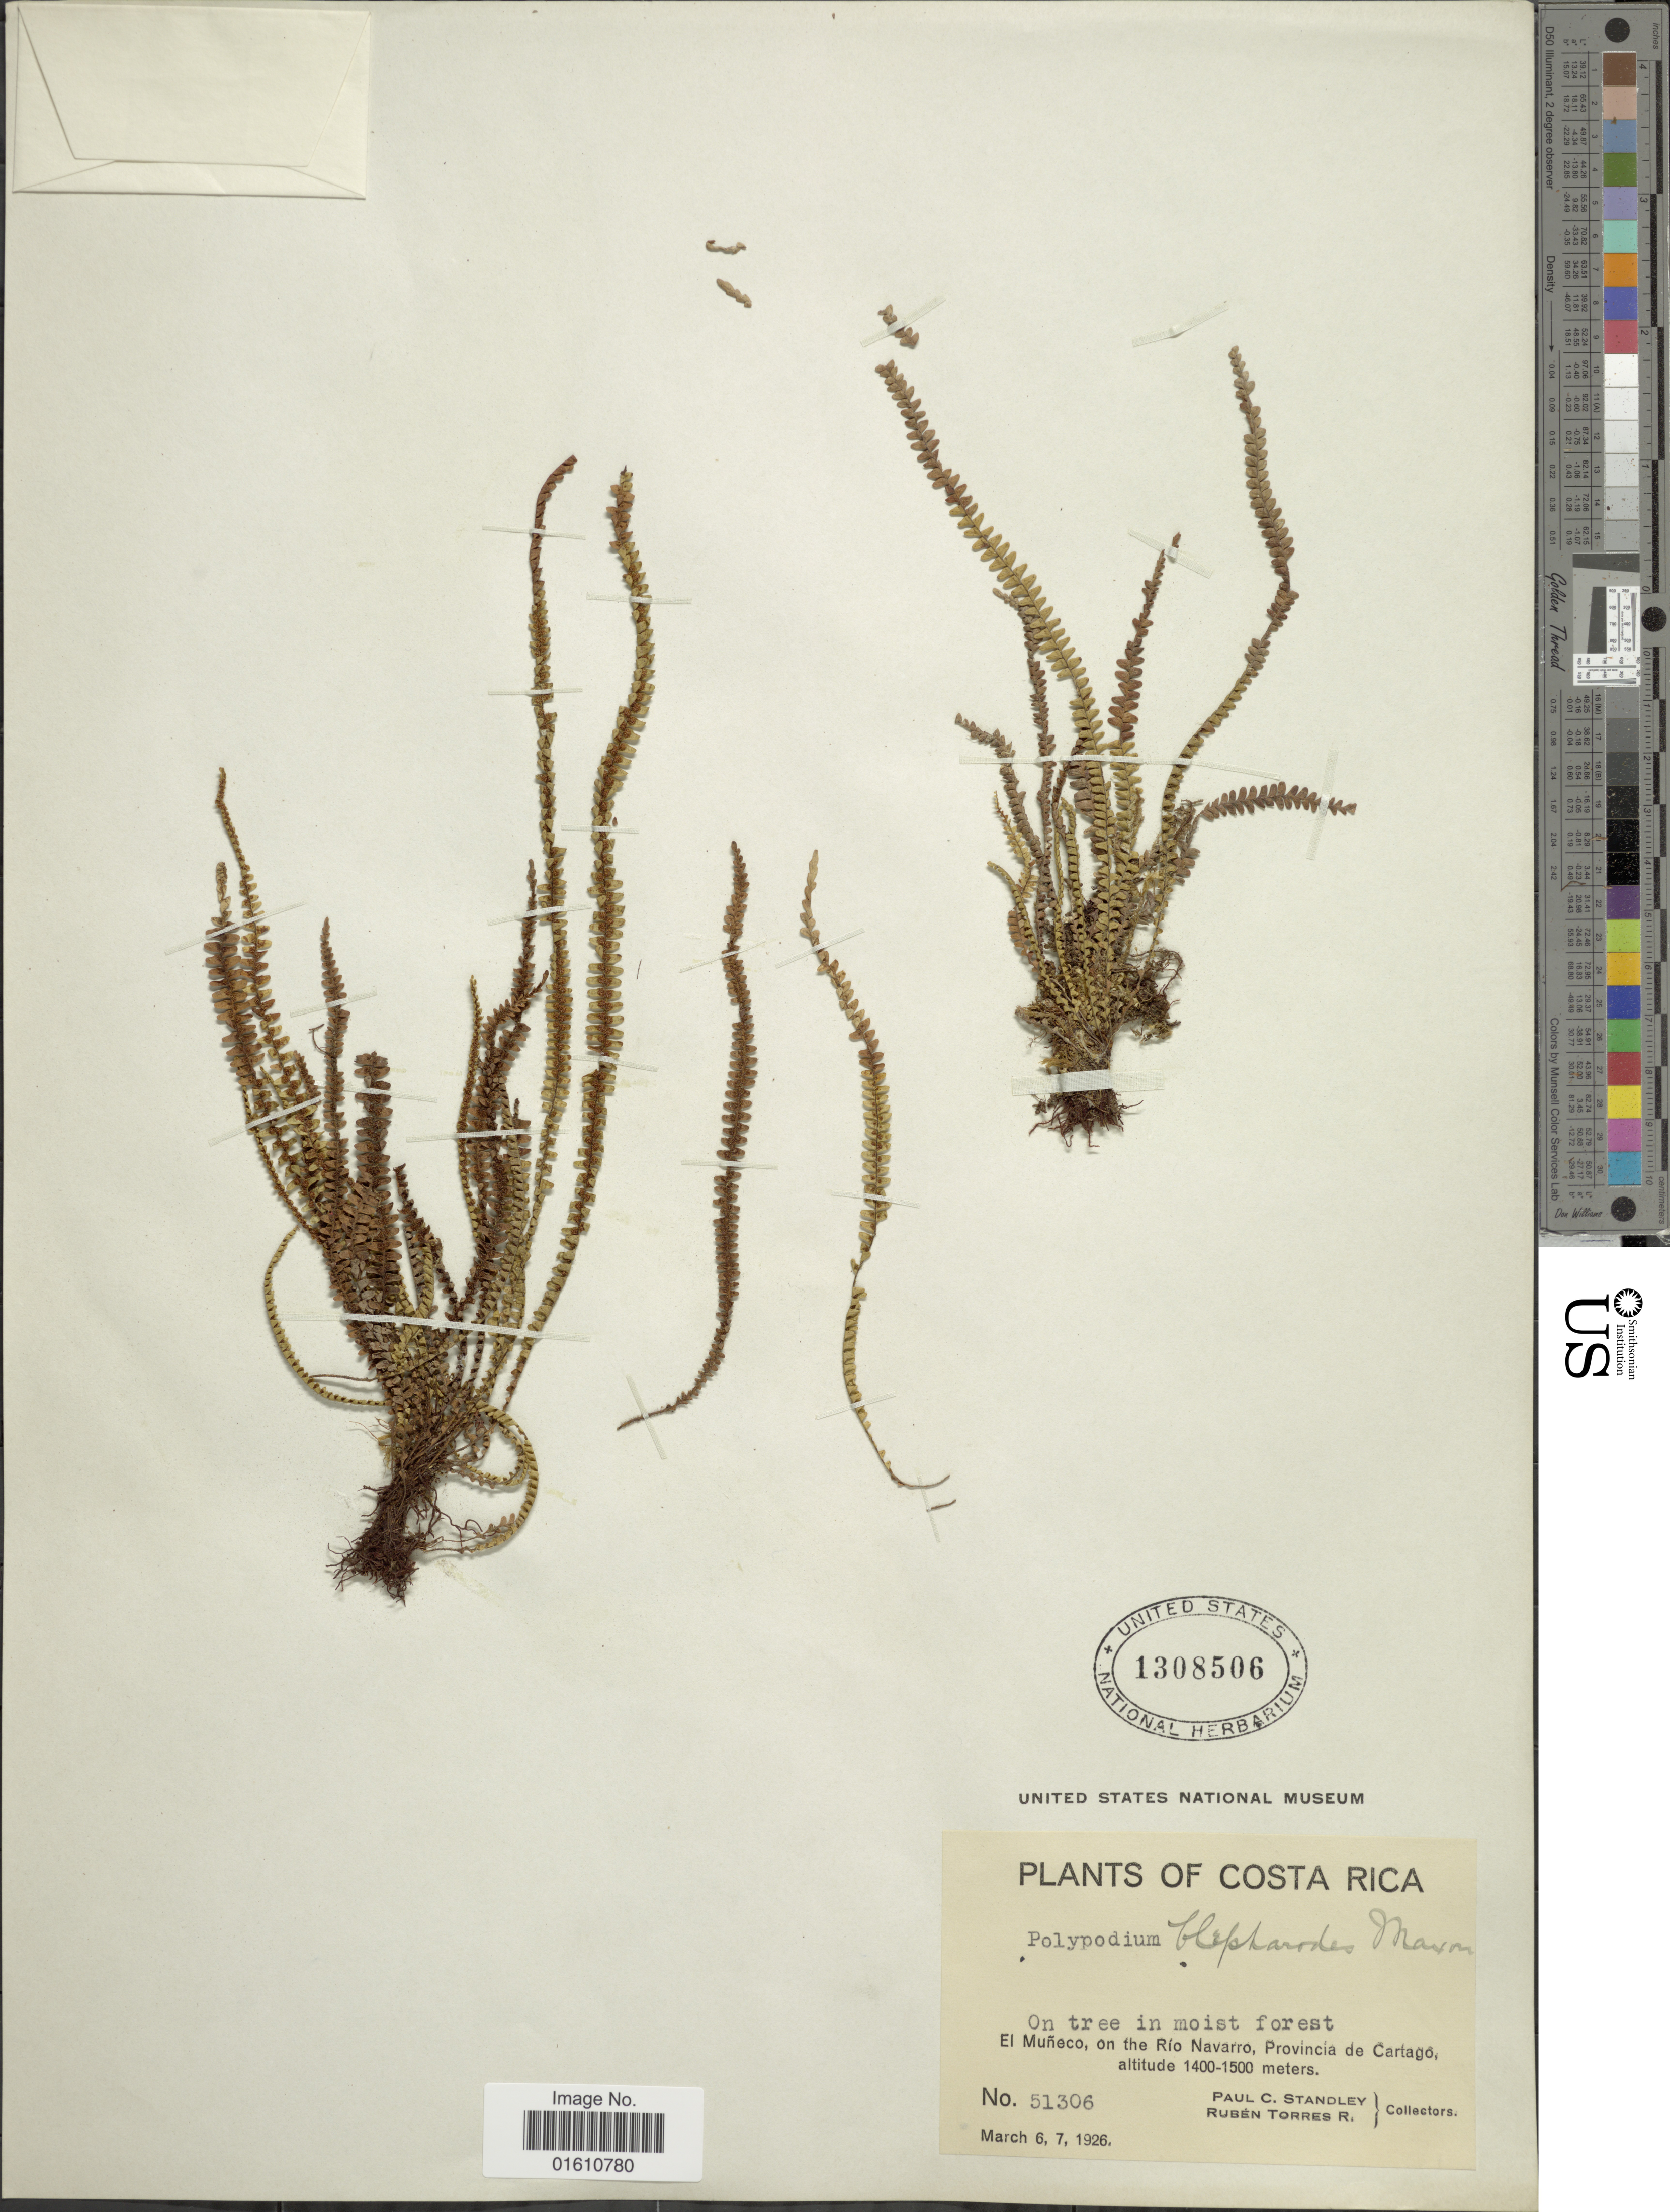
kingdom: Plantae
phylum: Tracheophyta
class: Polypodiopsida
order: Polypodiales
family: Polypodiaceae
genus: Moranopteris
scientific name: Moranopteris taenifolia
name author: (Jenman) R. Y. Hirai & J. Prado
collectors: P. C. Standley & R. Torres R.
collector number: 51306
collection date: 1926-03-06/1926-03-07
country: Costa Rica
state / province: Cartago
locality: El Muneco, on the Rio Navarro, Provincia de Cartago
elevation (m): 1400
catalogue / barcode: US 1308506